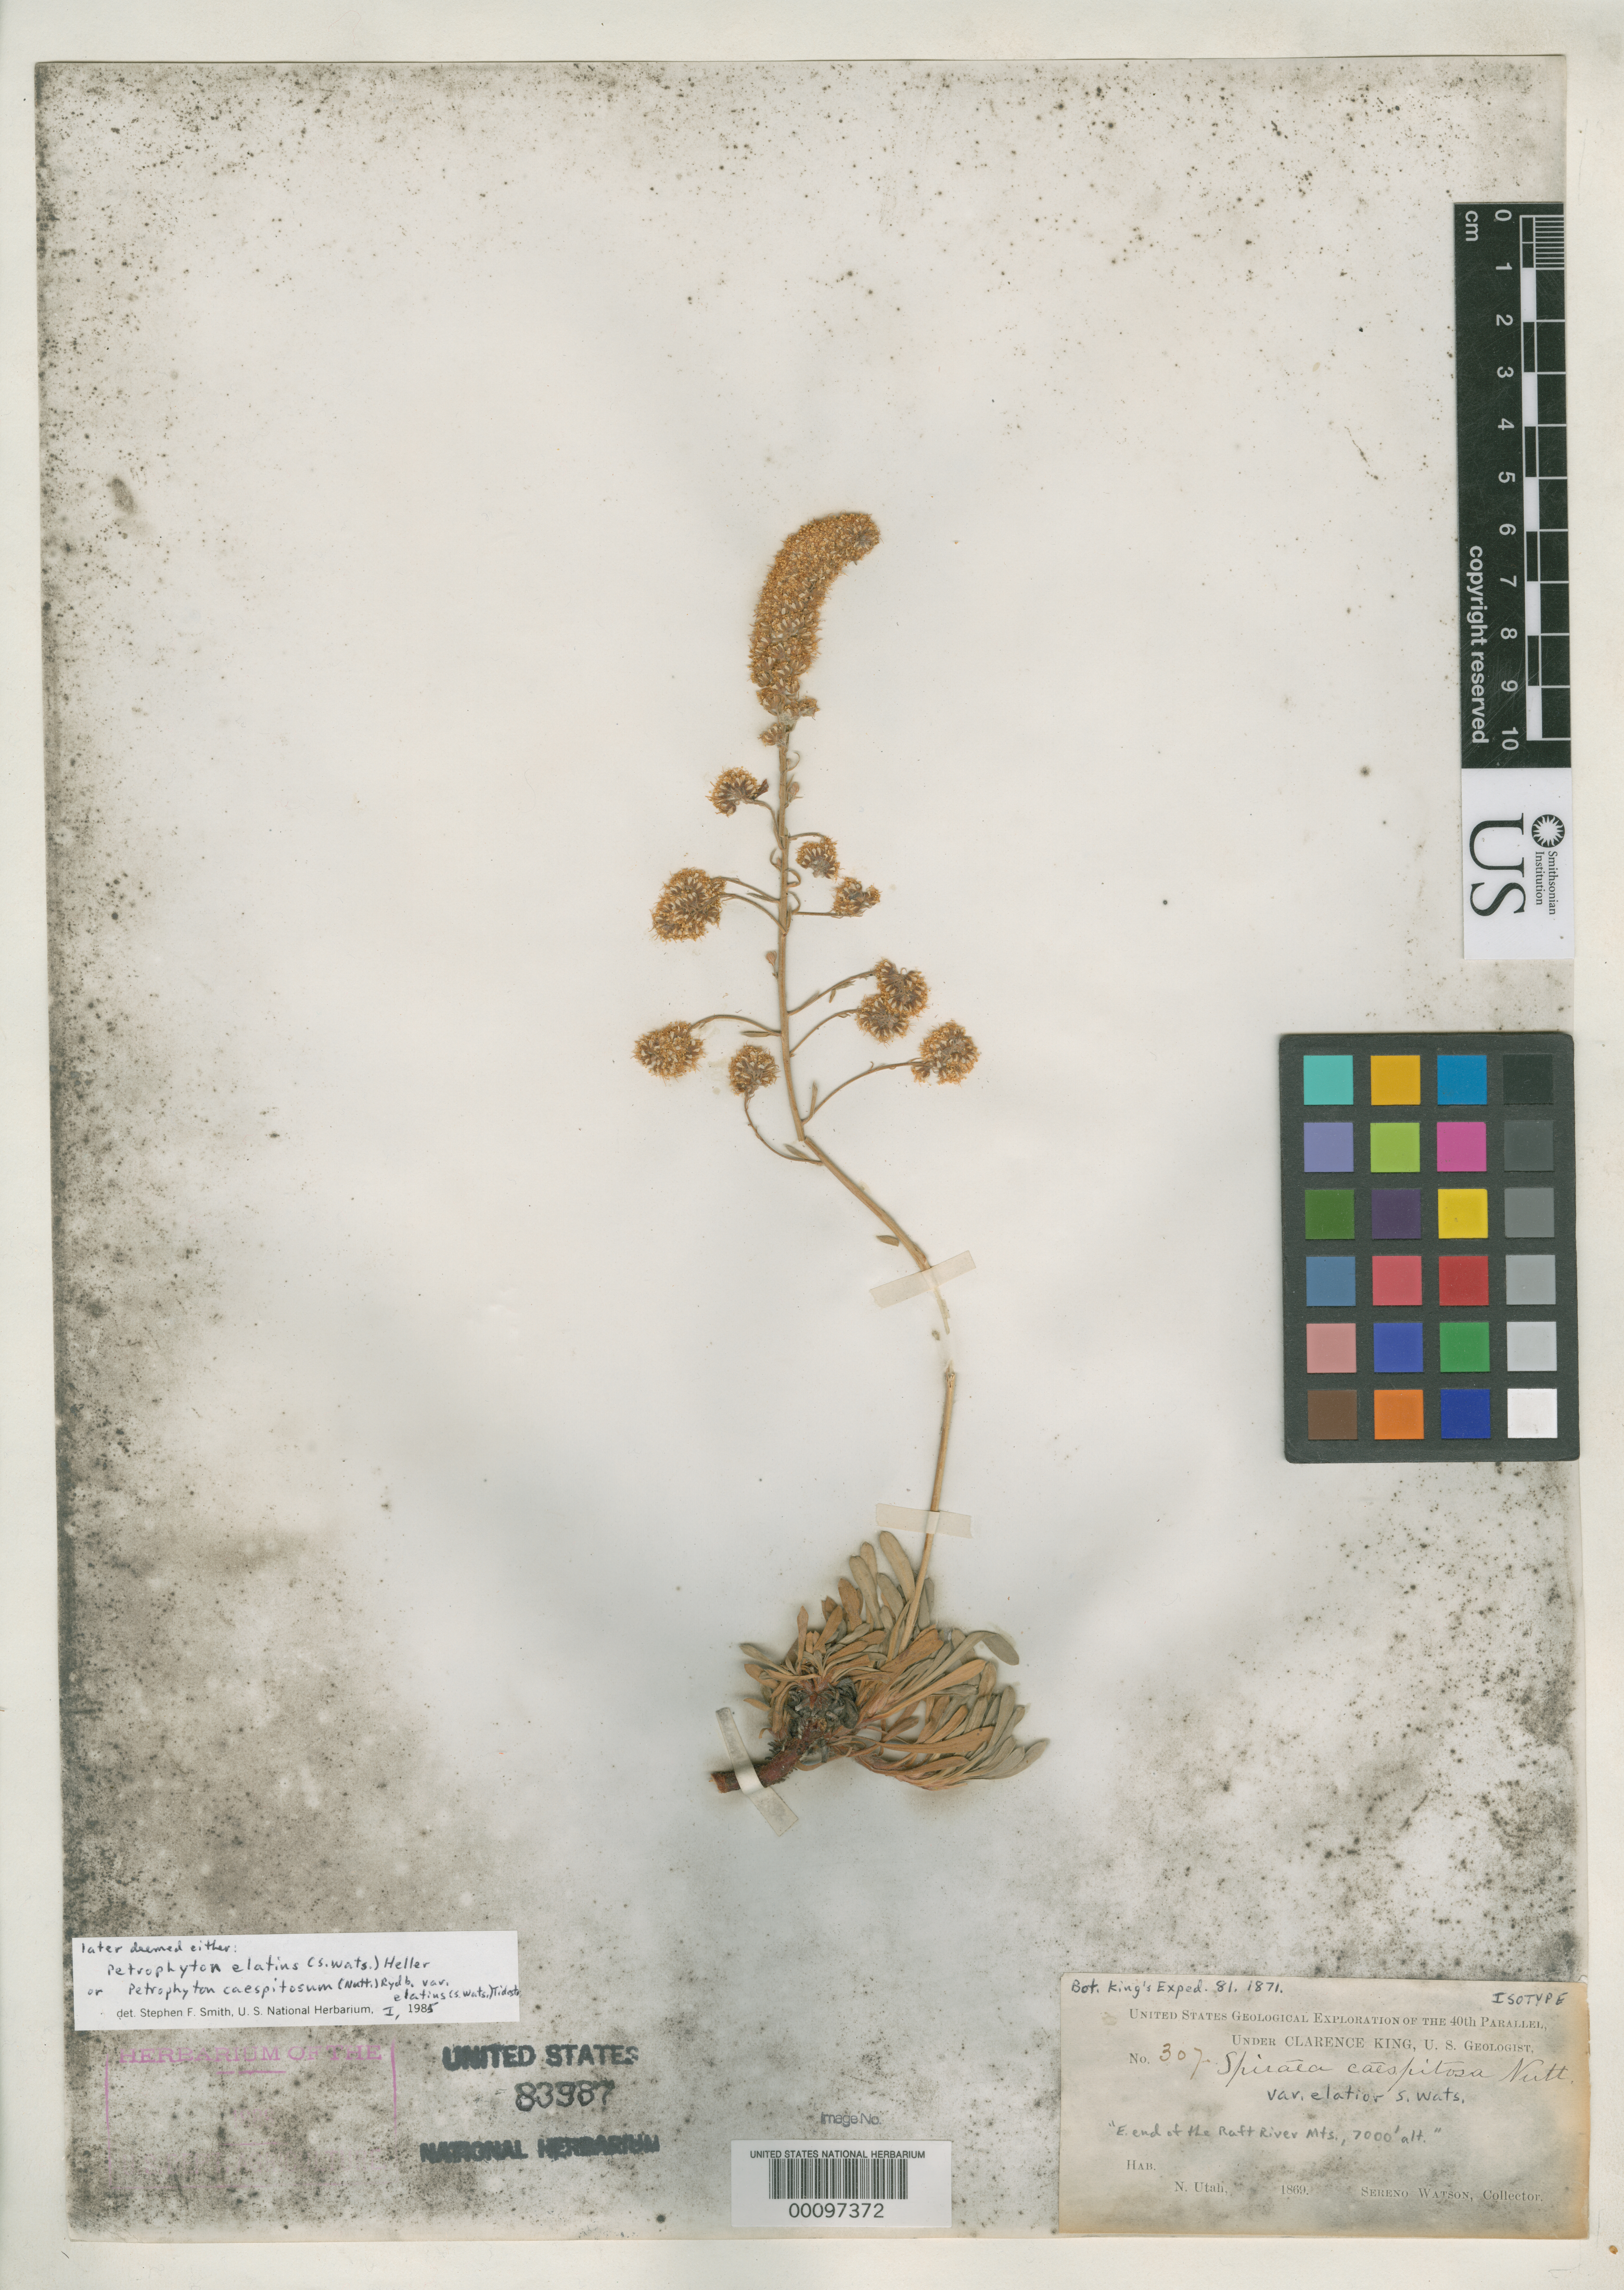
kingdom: Plantae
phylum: Tracheophyta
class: Magnoliopsida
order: Rosales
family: Rosaceae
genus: Spiraea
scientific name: Spiraea caespitosa var. elatior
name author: S. Watson in C. King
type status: Holotype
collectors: S. Watson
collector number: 307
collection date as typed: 1869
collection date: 1869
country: United States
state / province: Utah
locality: E end of Raft River Mts.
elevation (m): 2134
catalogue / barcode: US 83987